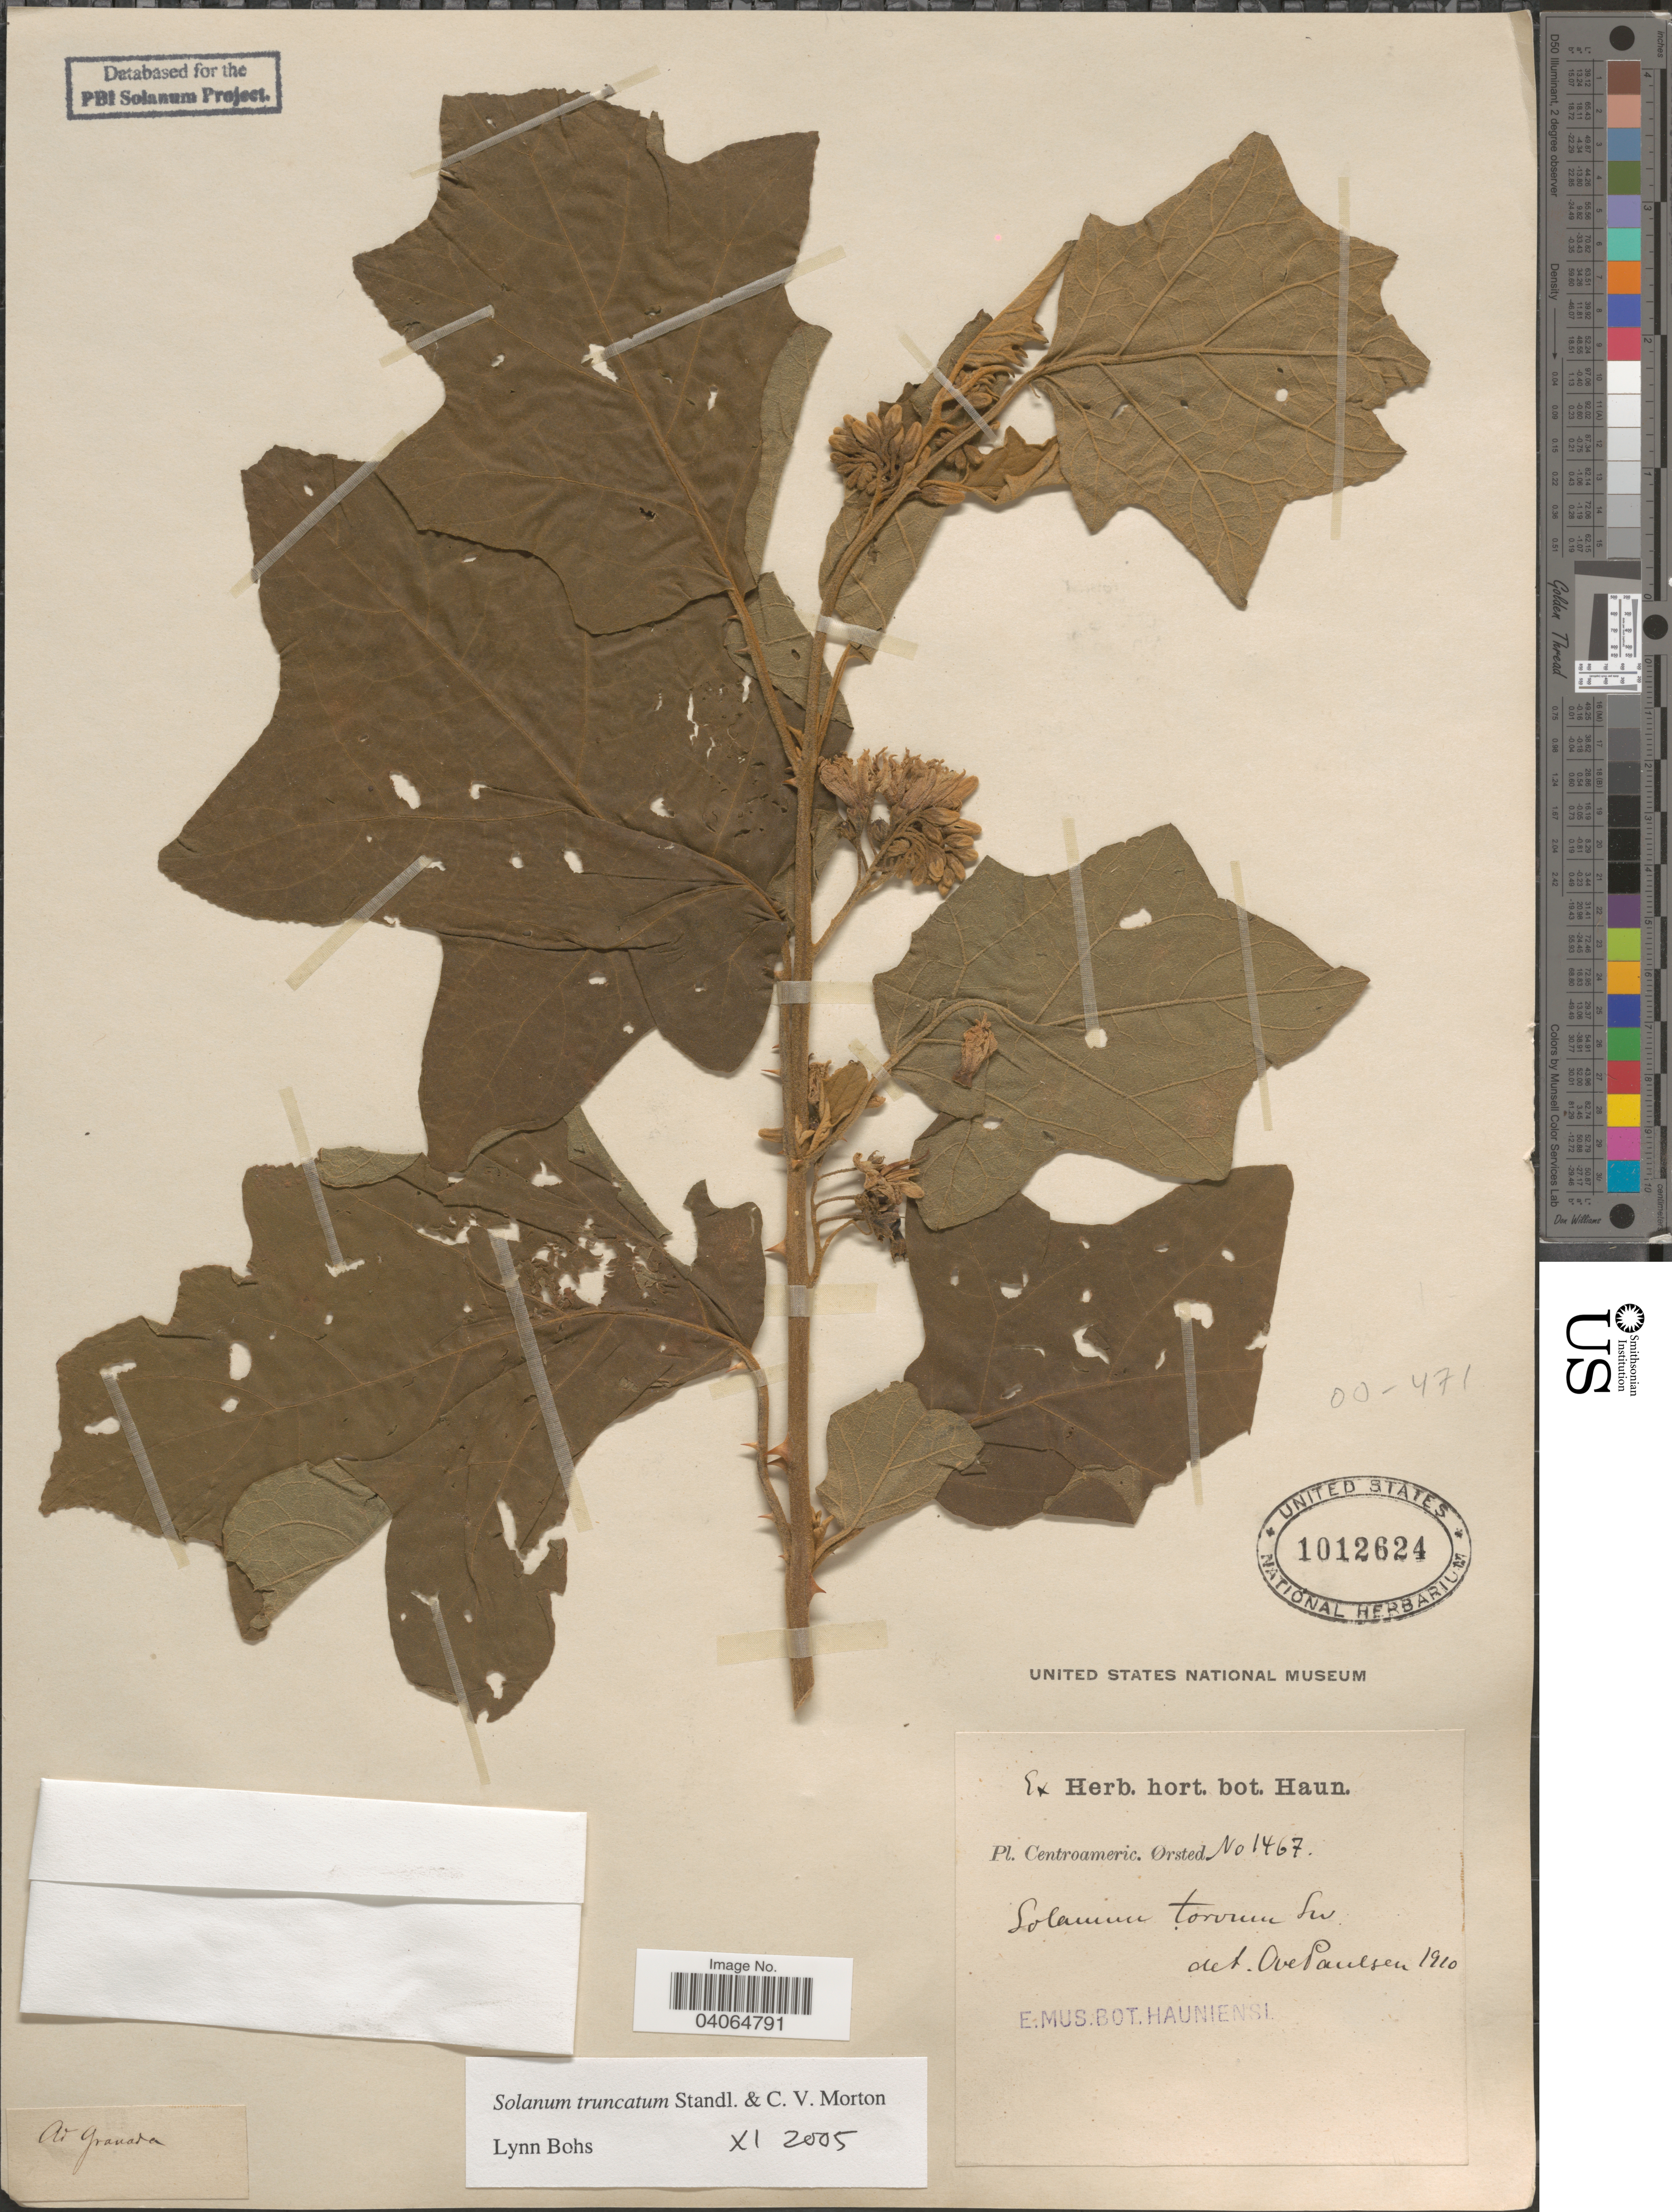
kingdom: Plantae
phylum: Tracheophyta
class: Magnoliopsida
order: Solanales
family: Solanaceae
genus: Solanum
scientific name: Solanum truncatum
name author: Standl. & C.V. Morton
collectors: Ørsted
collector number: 1467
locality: Centroameric.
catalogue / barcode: US 1012624